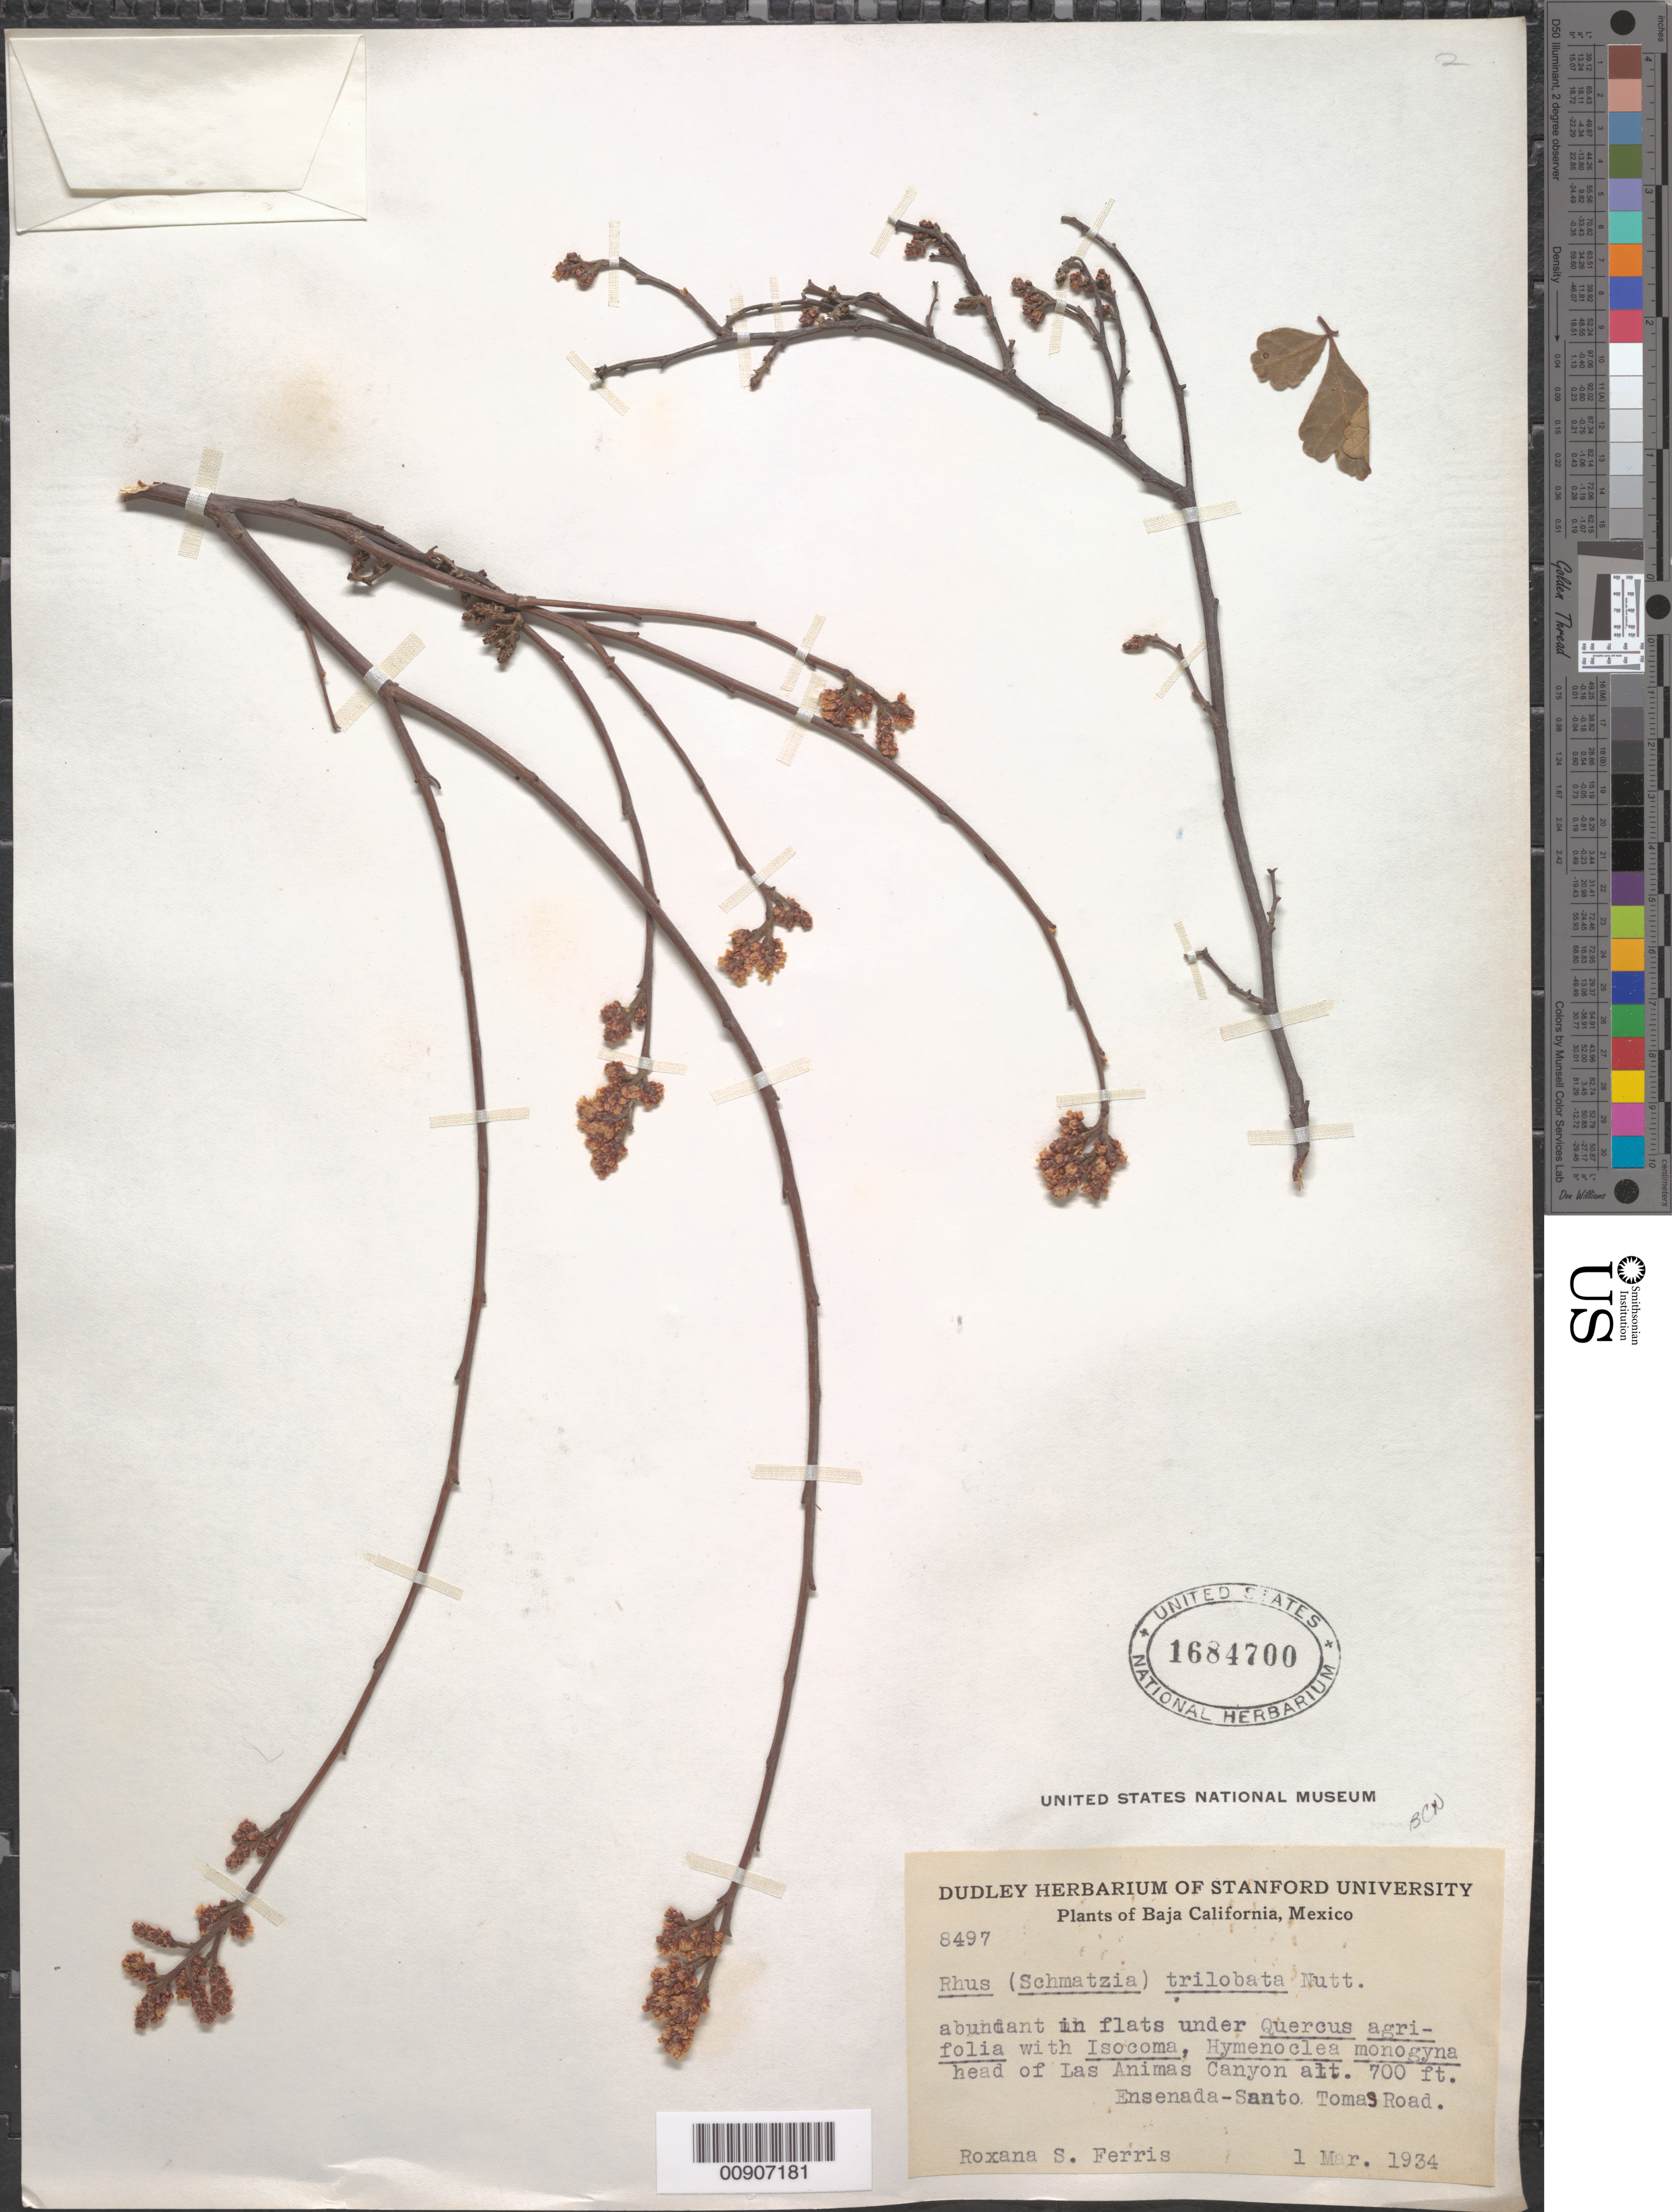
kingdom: Plantae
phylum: Tracheophyta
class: Magnoliopsida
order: Sapindales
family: Anacardiaceae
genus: Rhus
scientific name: Rhus trilobata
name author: Nutt.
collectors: R. S. Ferris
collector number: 8497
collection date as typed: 01 Mar 1934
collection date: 1934-03-01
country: Mexico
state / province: Baja California Norte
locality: Head of Las Animas Canyon. Ensenada-Santo Tomas Road.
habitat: In flats under Quercus agrifolia with Isocoma, Hymenoclea monogyna.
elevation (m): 213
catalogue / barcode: US 1684700